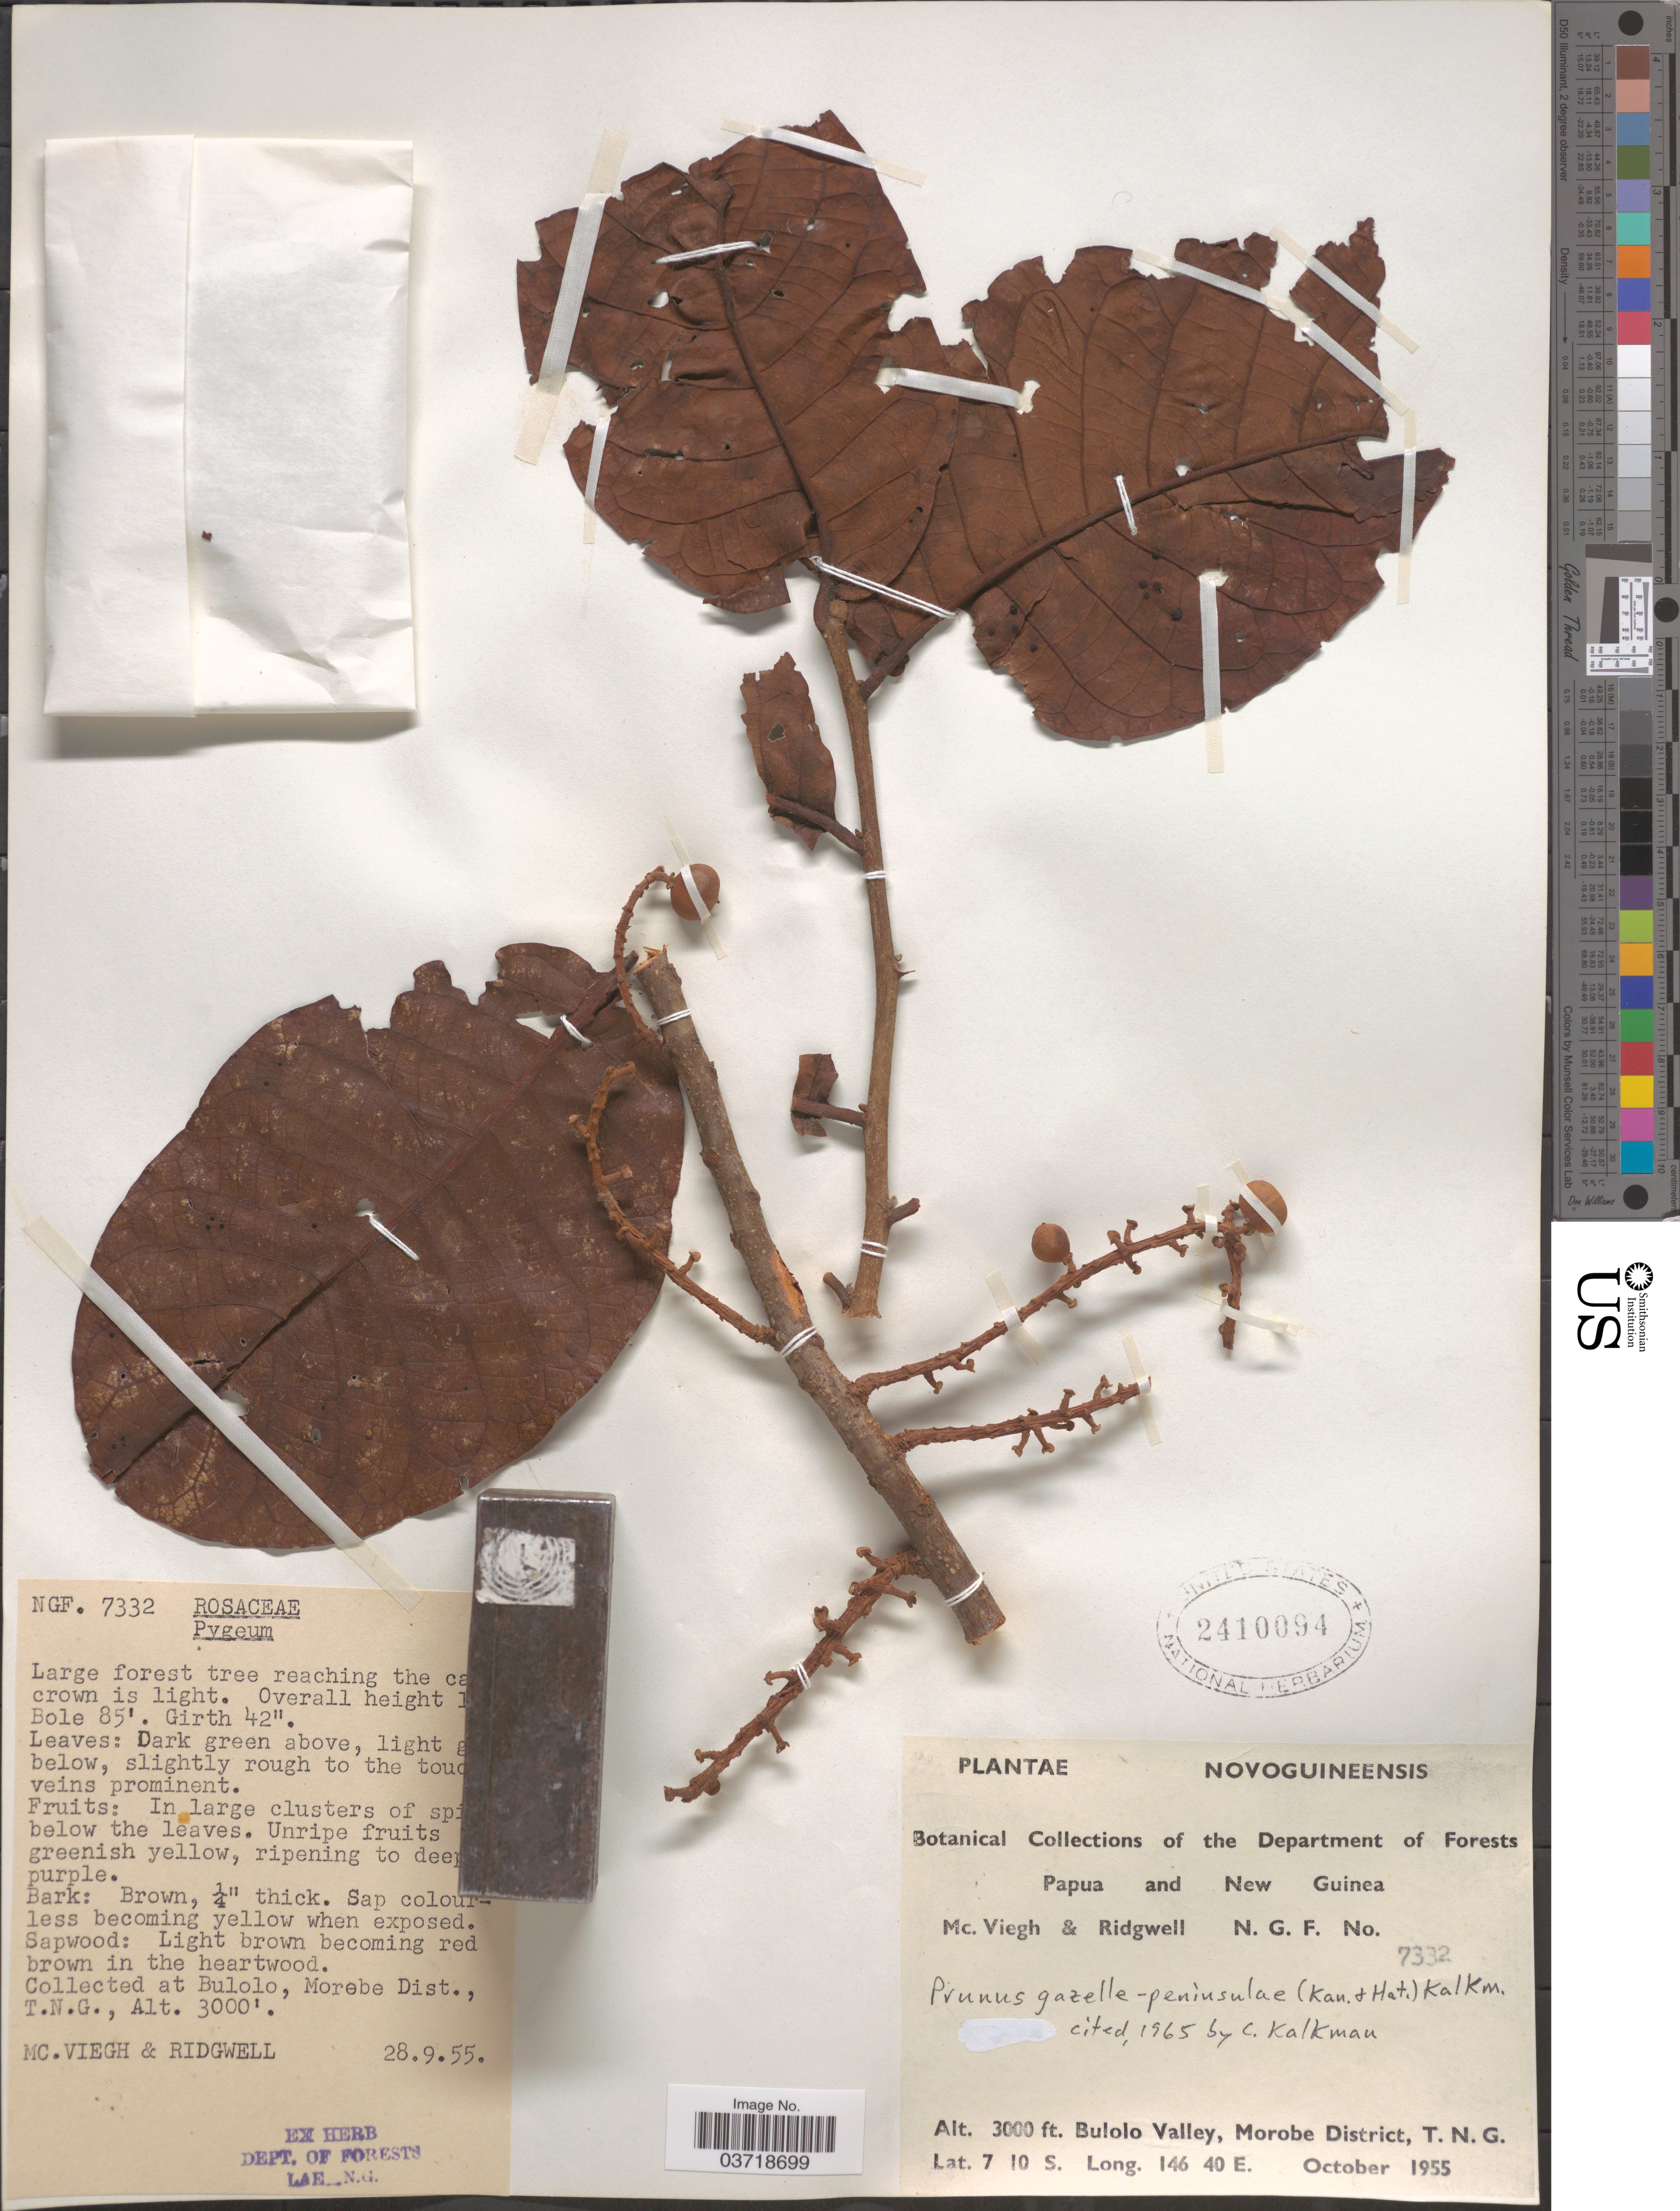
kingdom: Plantae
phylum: Tracheophyta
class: Magnoliopsida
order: Rosales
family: Rosaceae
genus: Prunus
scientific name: Prunus gazelle-peninsulae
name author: (Kaneh. & Hatus.) Kalkman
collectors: McViegh, -- & Ridgwell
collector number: NGF 7332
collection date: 1955-09-28/1955-10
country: Papua New Guinea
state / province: Morobe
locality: Bulolo Valley, Morobe Dist., T.N.G.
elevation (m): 914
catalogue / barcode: US 2410094